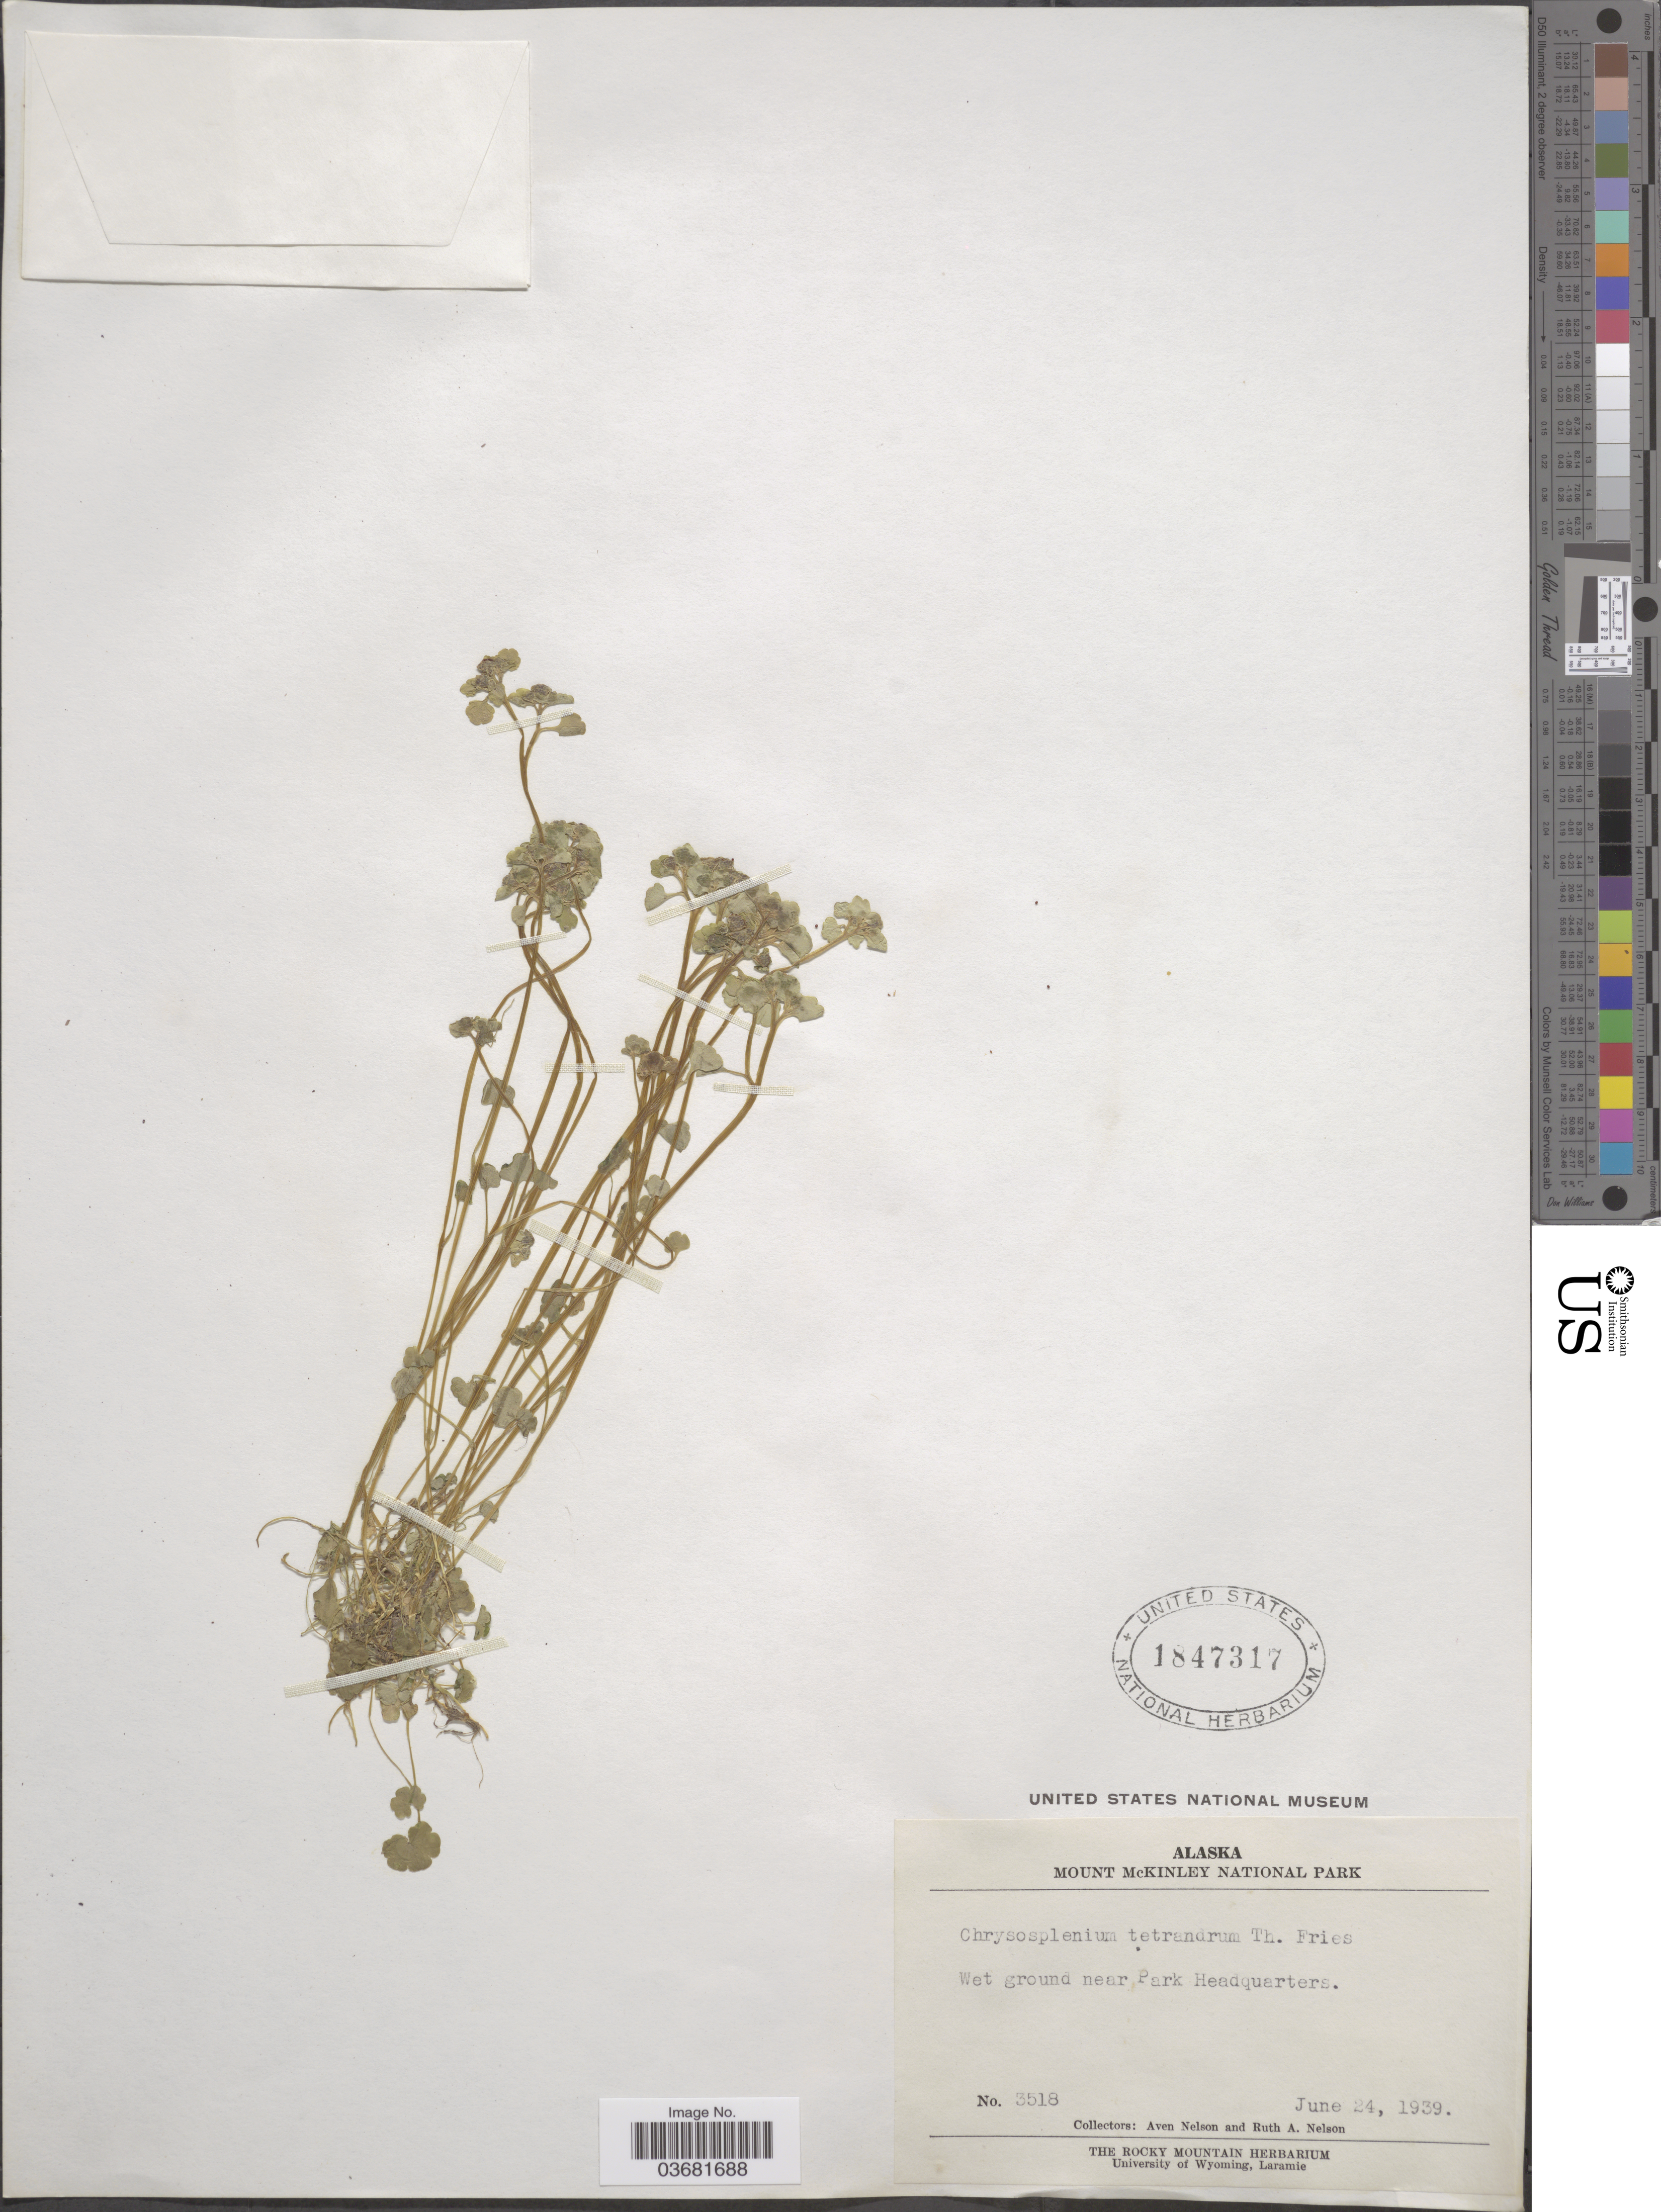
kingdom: Plantae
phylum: Tracheophyta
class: Magnoliopsida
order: Saxifragales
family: Saxifragaceae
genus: Chrysosplenium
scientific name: Chrysosplenium tetrandrum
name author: (N. Lund) Th. Fr.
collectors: A. Nelson & R. A. Nelson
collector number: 3518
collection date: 1939-06-24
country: United States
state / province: Alaska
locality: Mount McKinley National Park. Wet ground near Park Headquarters.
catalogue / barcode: US 1847317